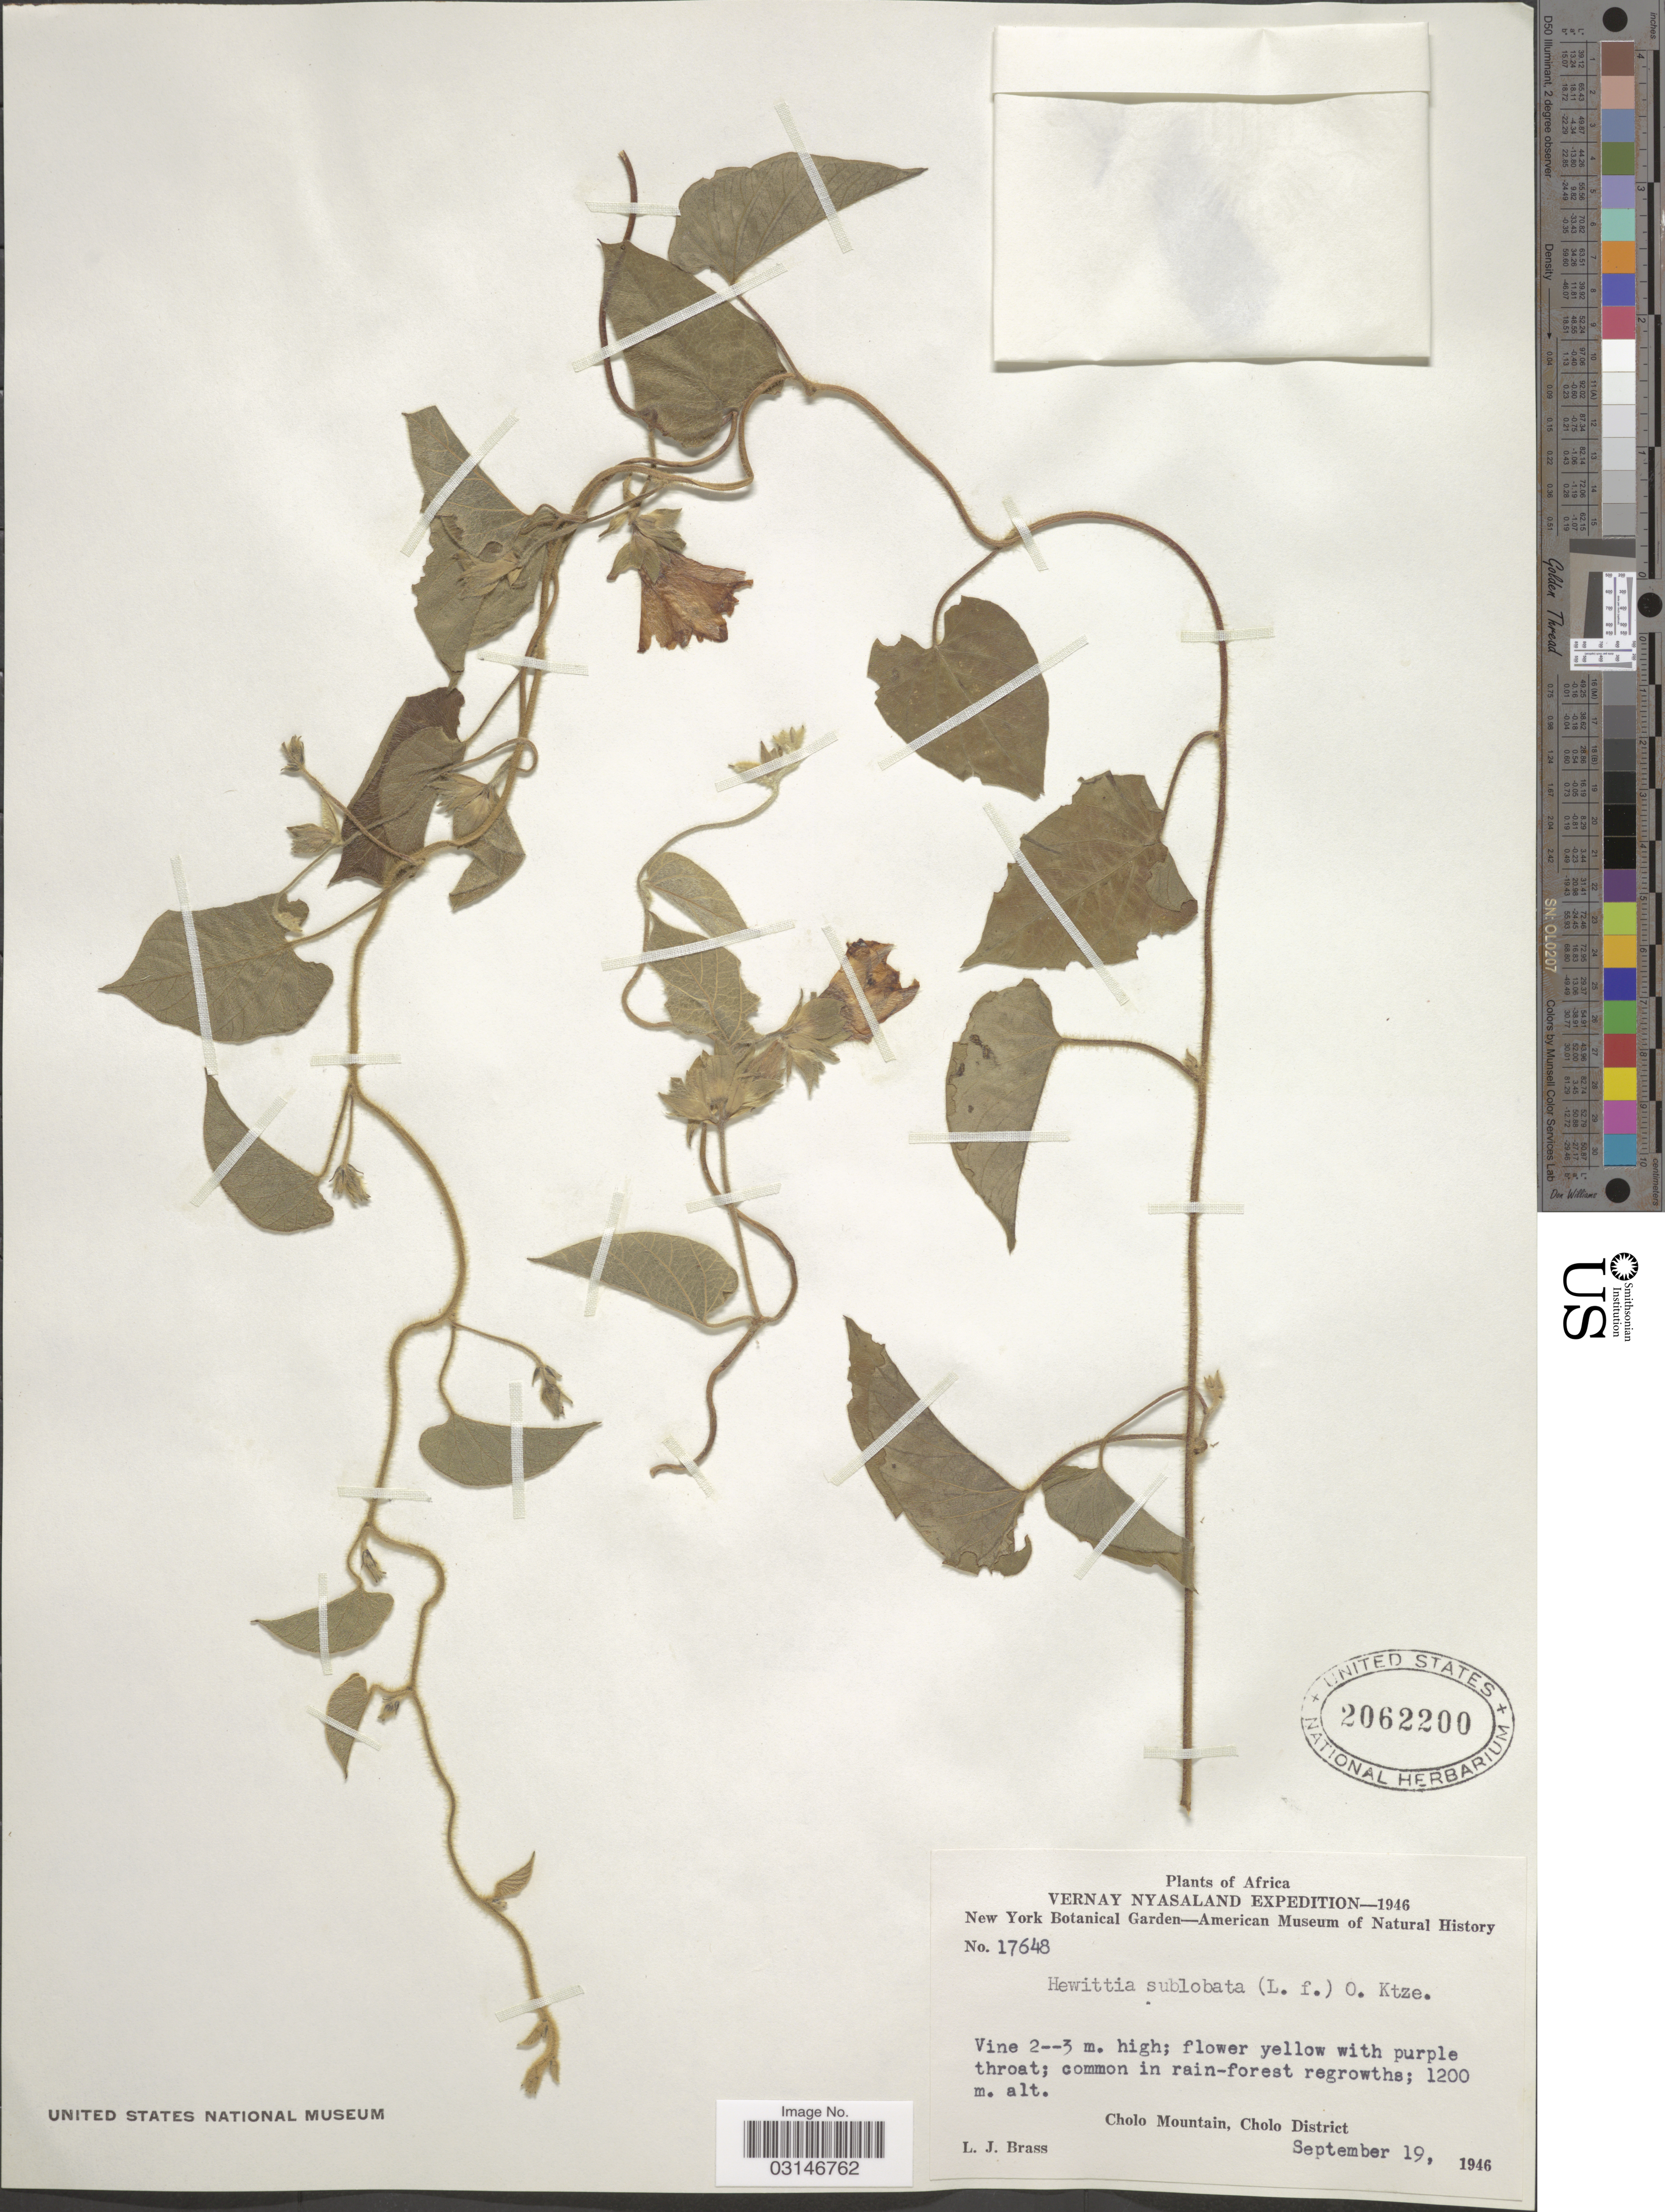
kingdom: Plantae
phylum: Tracheophyta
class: Magnoliopsida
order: Solanales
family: Convolvulaceae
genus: Hewittia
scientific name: Hewittia sublobata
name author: (L. f.) Kuntze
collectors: L. J. Brass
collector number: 17648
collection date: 1946-09-19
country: Malawi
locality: Vernay Nyasaland, Cholo Mountain, Cholo District.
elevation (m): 1200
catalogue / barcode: US 2062200